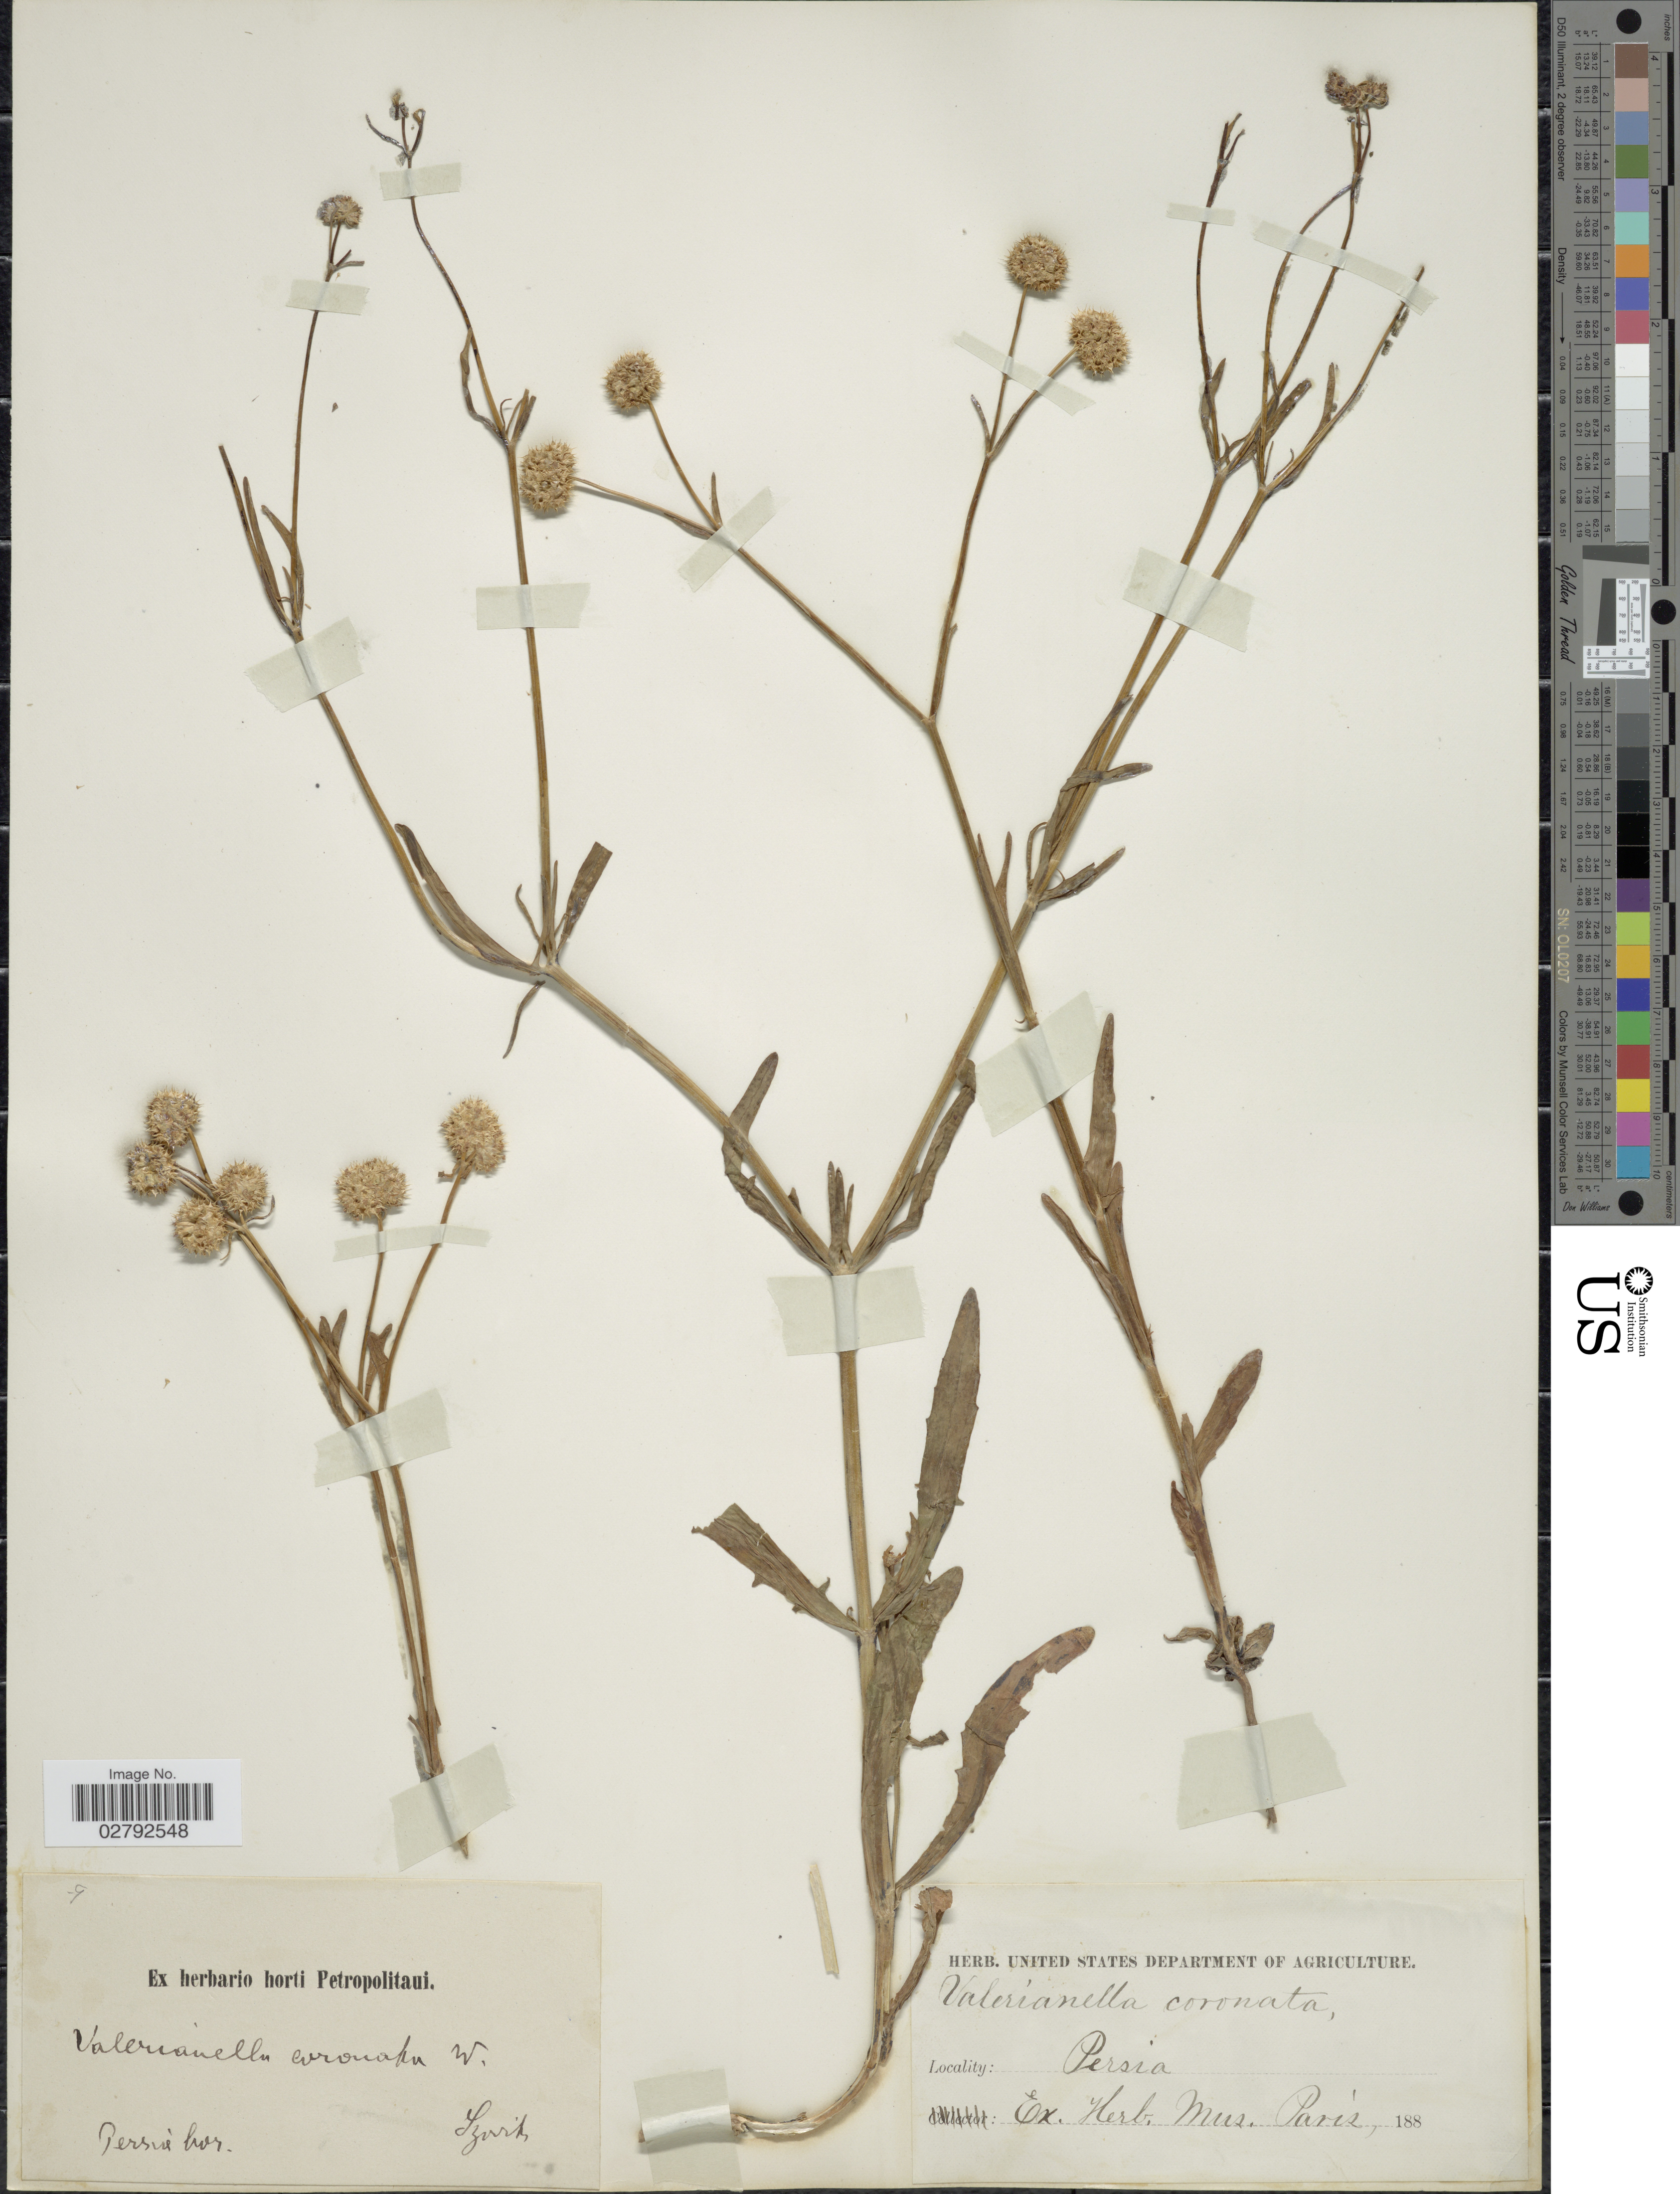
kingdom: Plantae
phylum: Tracheophyta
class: Magnoliopsida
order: Dipsacales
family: Caprifoliaceae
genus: Valerianella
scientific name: Valerianella coronata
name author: (L.) DC.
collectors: Szovits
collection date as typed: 188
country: Iran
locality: Persia bor.